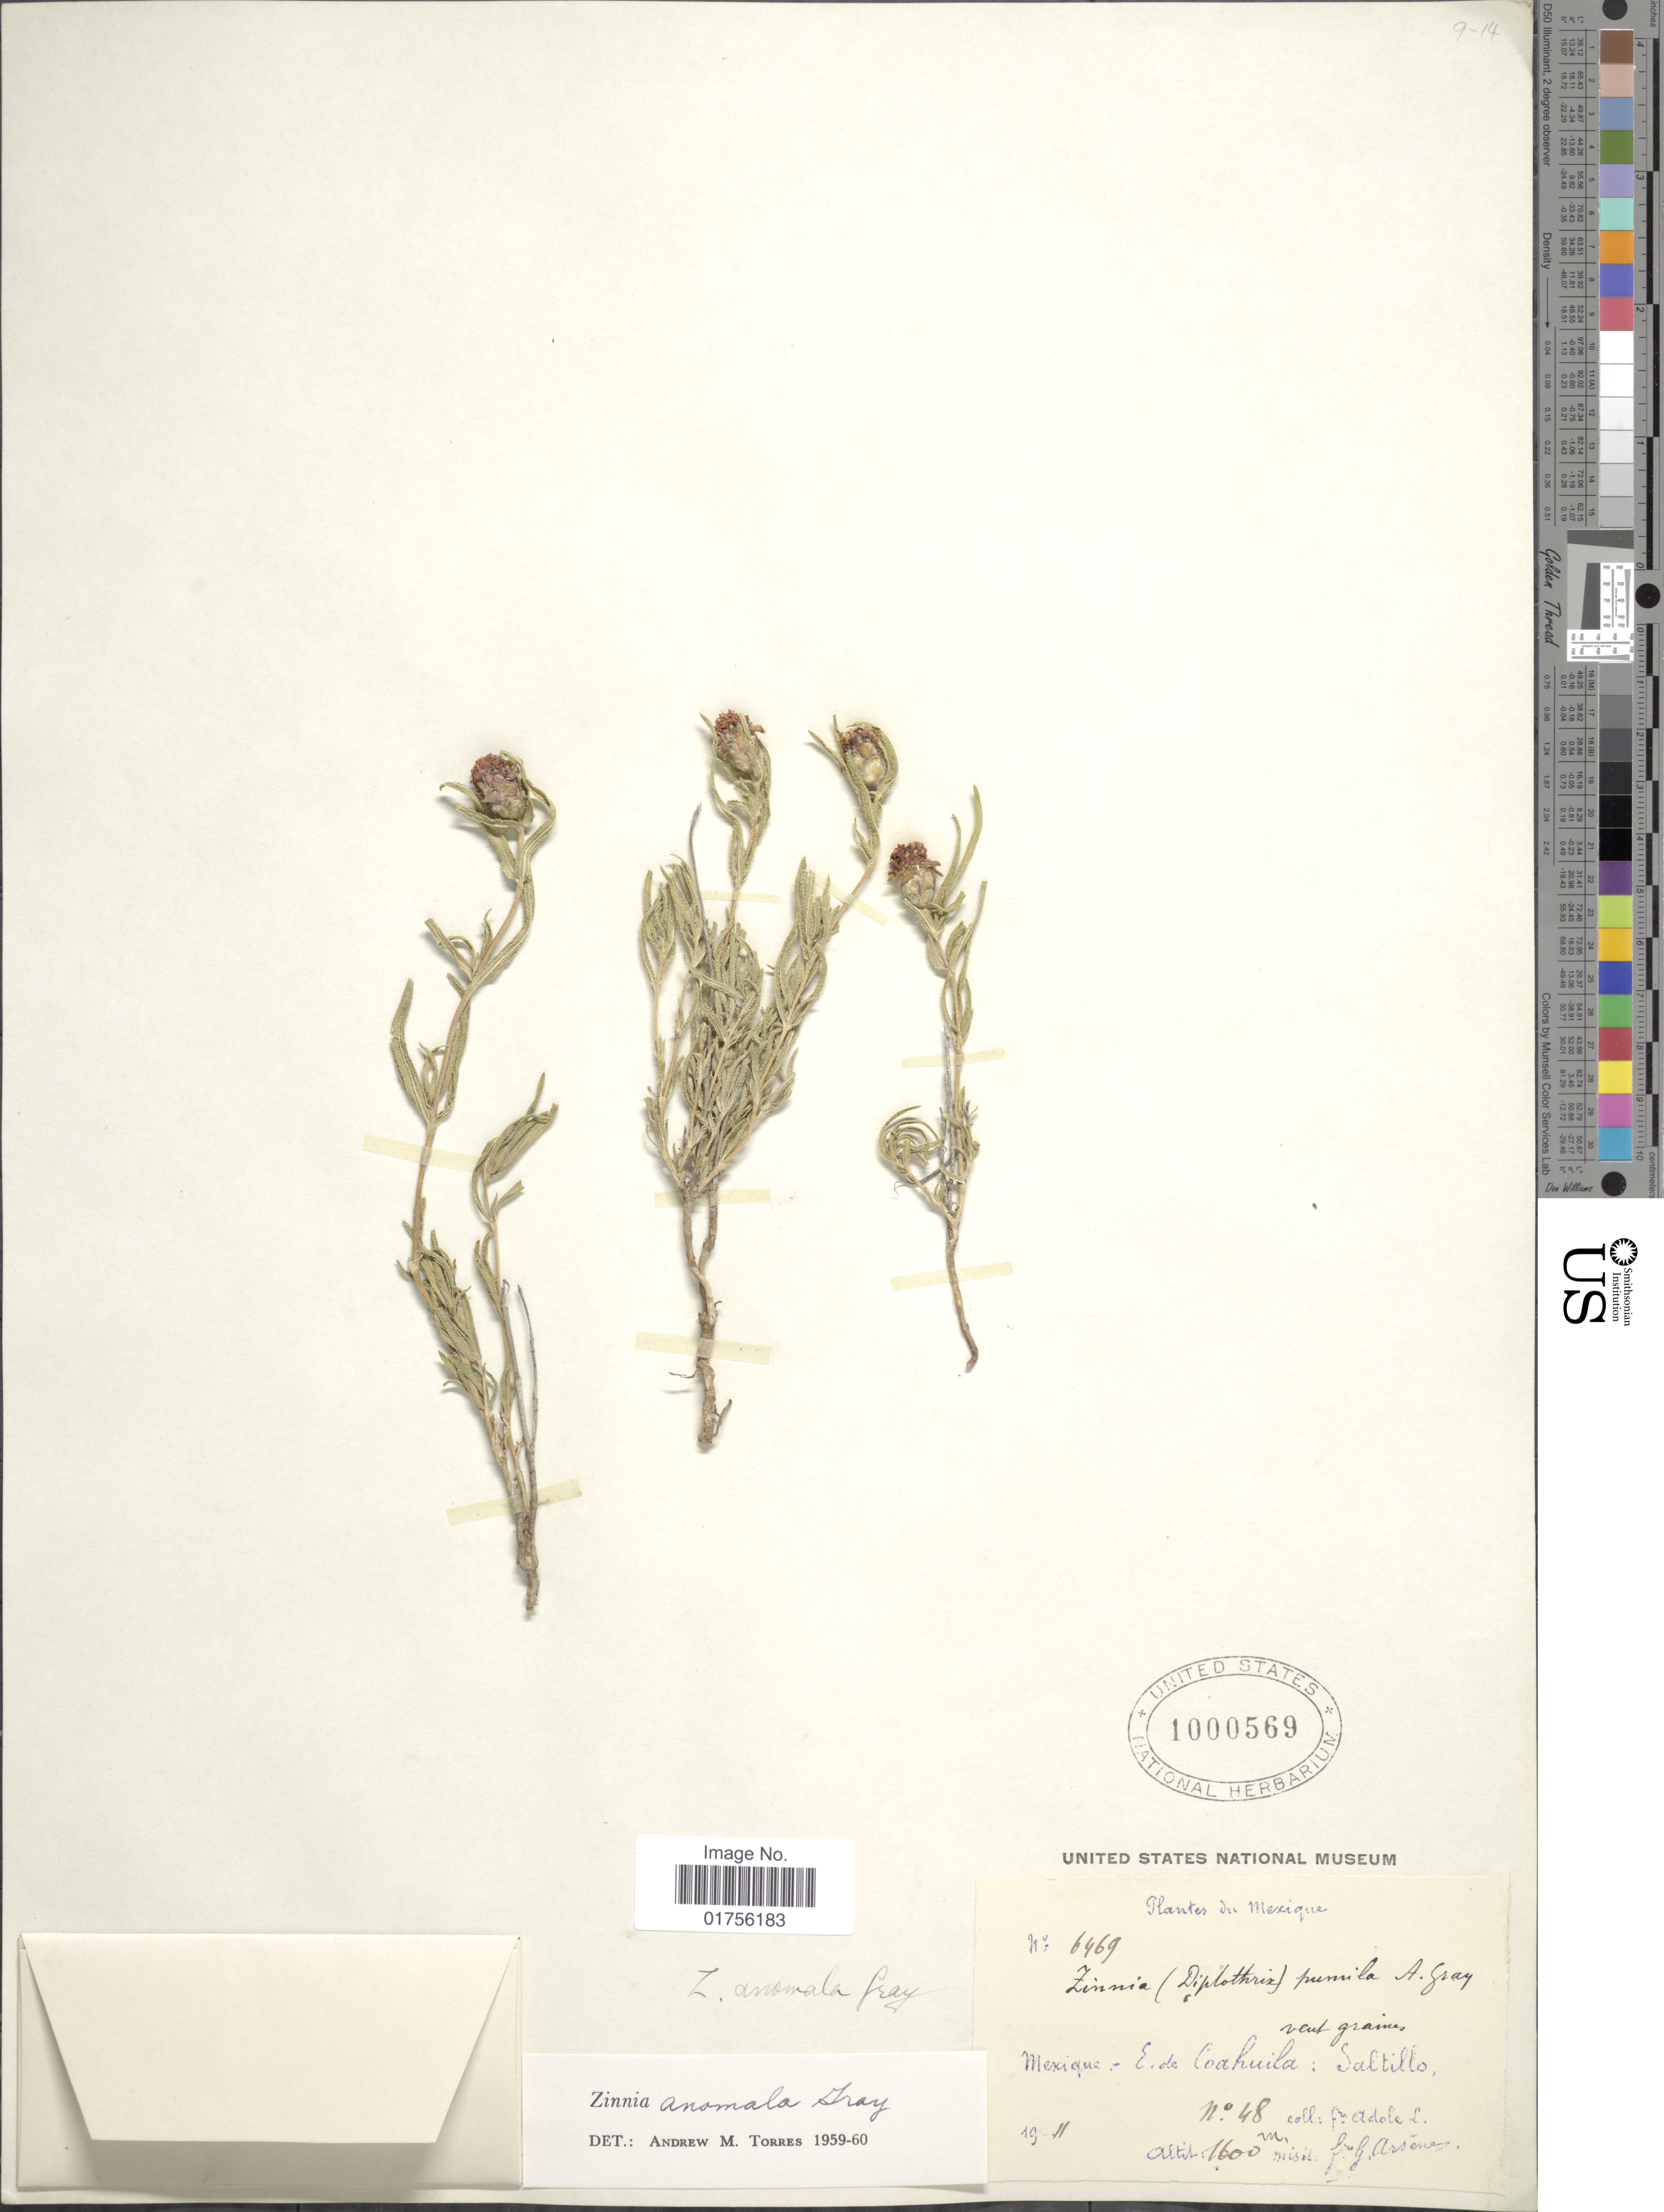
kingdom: Plantae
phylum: Tracheophyta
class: Magnoliopsida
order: Asterales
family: Asteraceae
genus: Zinnia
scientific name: Zinnia anomala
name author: A. Gray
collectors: Bro. Adole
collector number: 6469/48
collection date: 1911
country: Mexico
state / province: Coahuila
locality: E. de Coahuila, Saltillo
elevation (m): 1600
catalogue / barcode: US 1000569